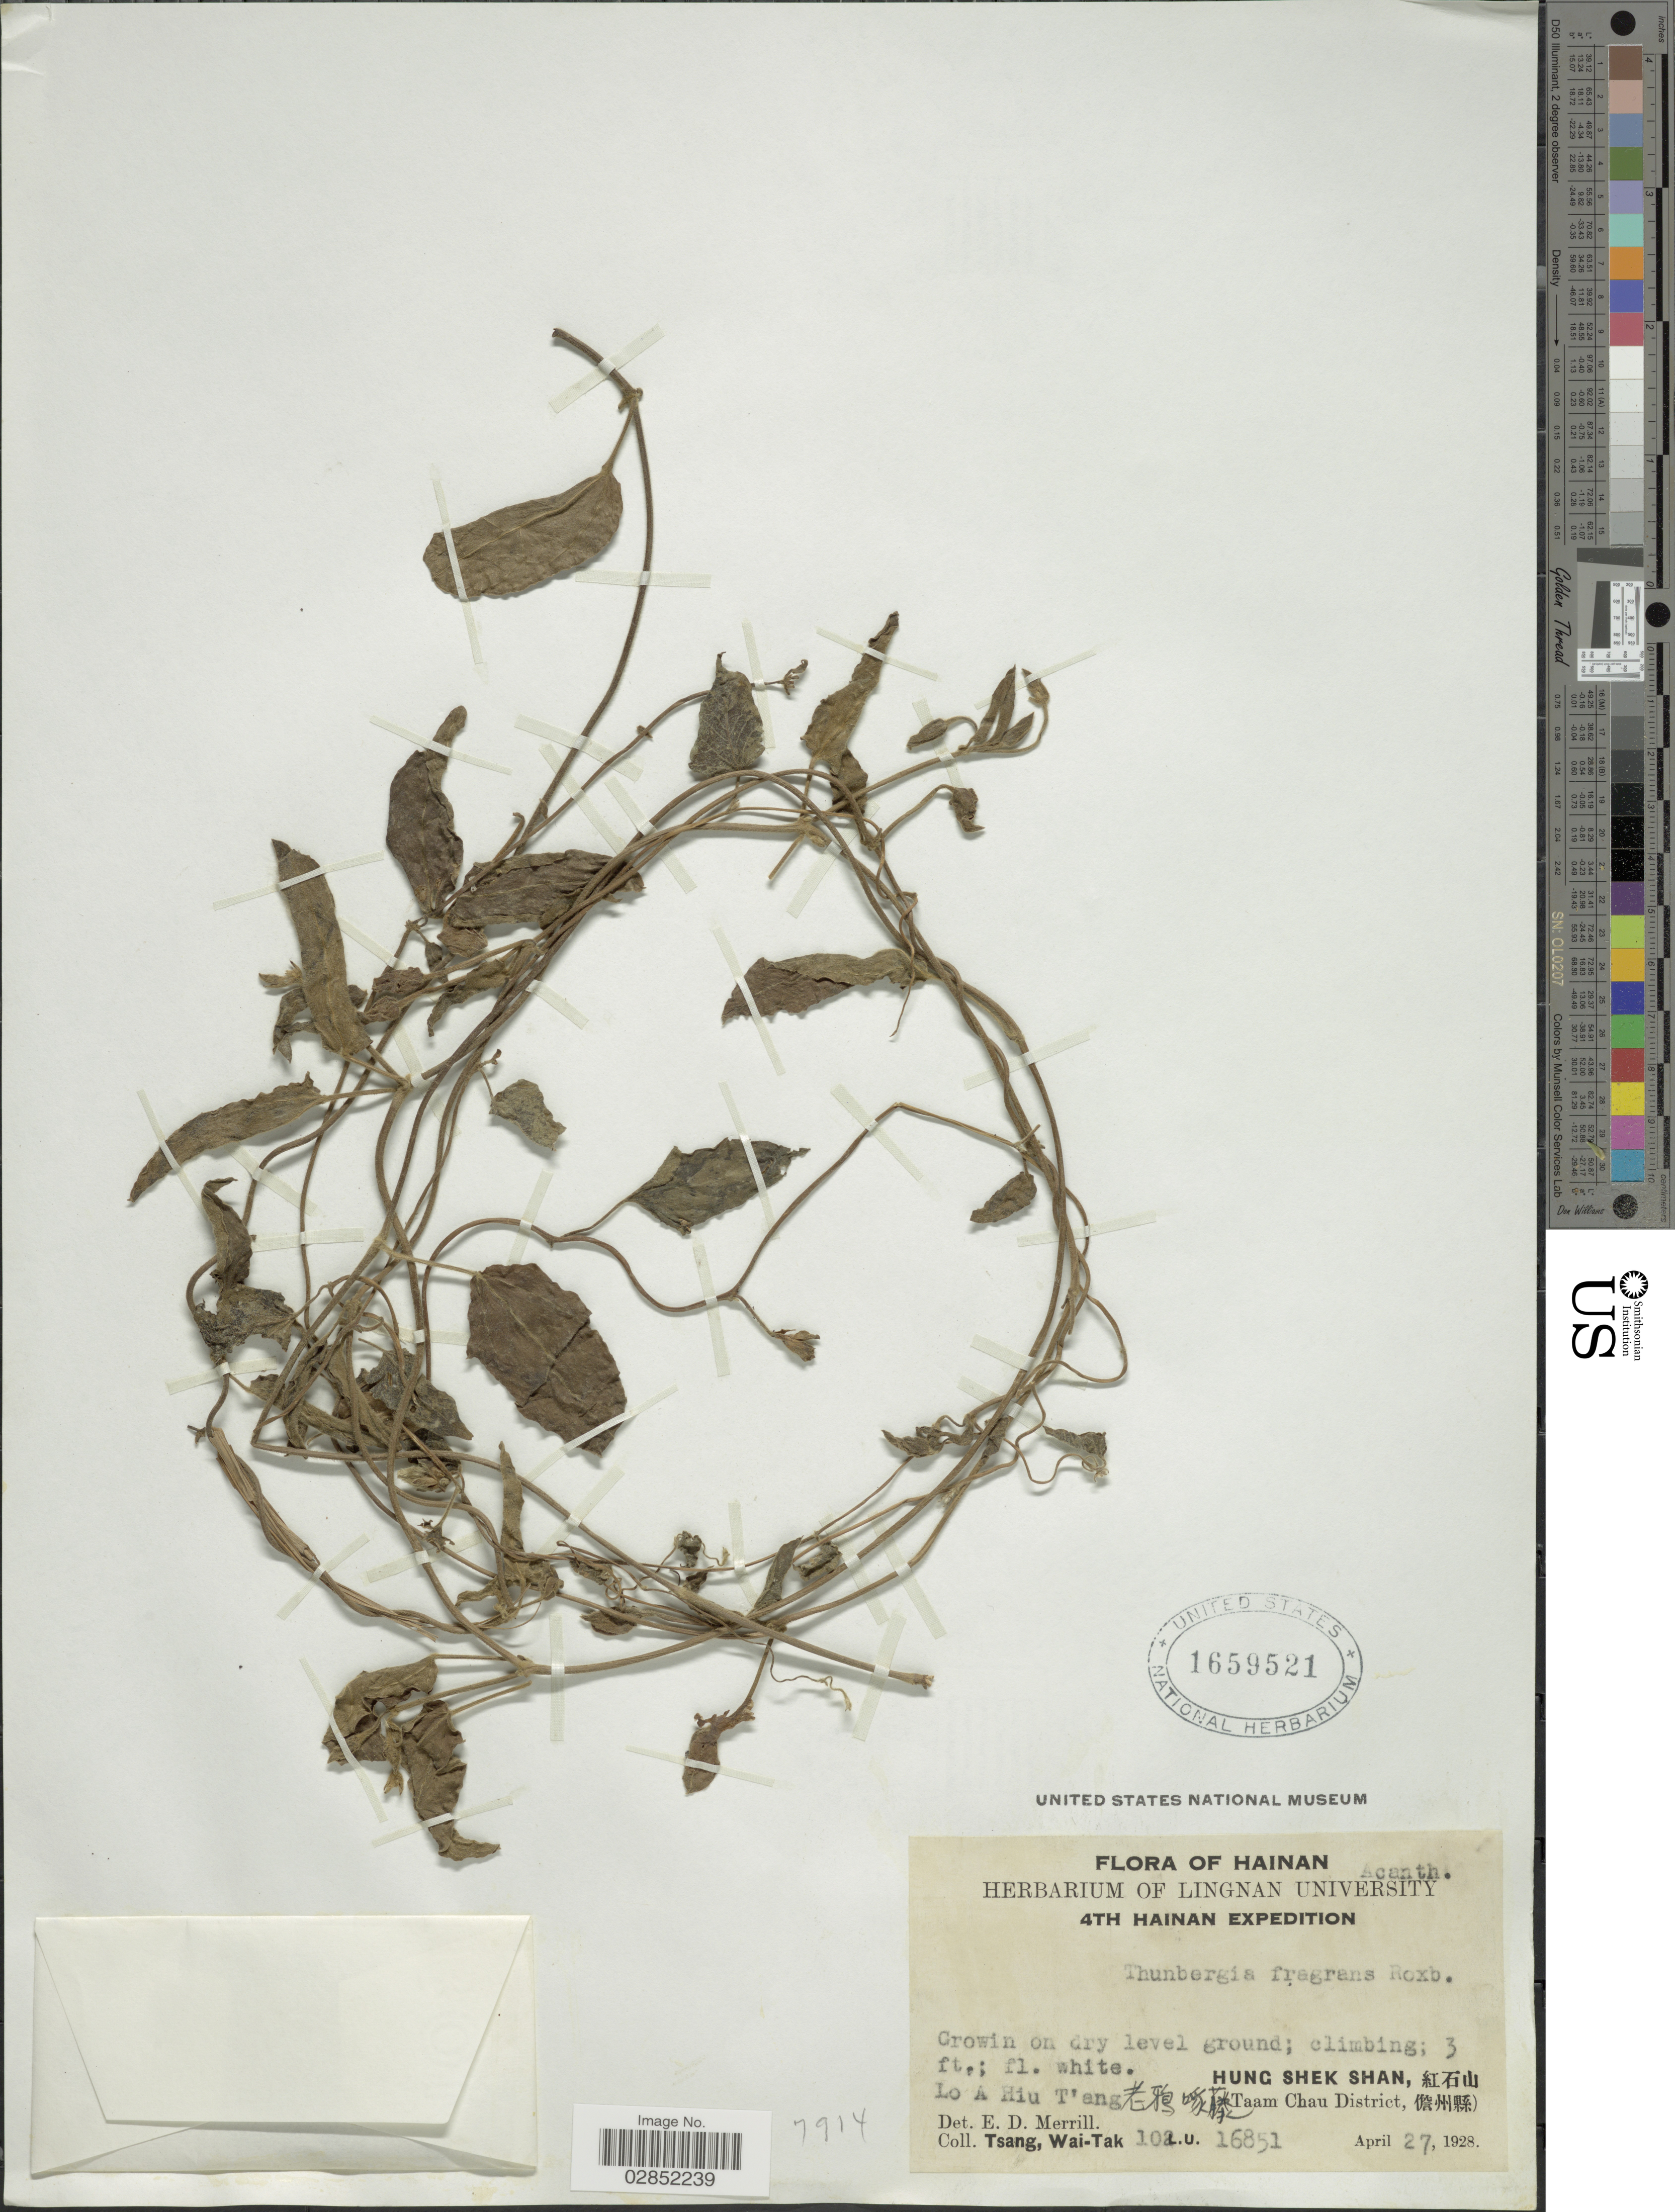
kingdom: Plantae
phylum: Tracheophyta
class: Magnoliopsida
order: Lamiales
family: Acanthaceae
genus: Thunbergia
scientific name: Thunbergia fragrans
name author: Roxb.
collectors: W. T. Tsang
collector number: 102L.U.16851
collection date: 1928-04-27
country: China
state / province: Hainan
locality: Lo A Hiu T'ang X. Hung Shek Shan, X. (Taam Chau District, X).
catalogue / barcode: US 1659521